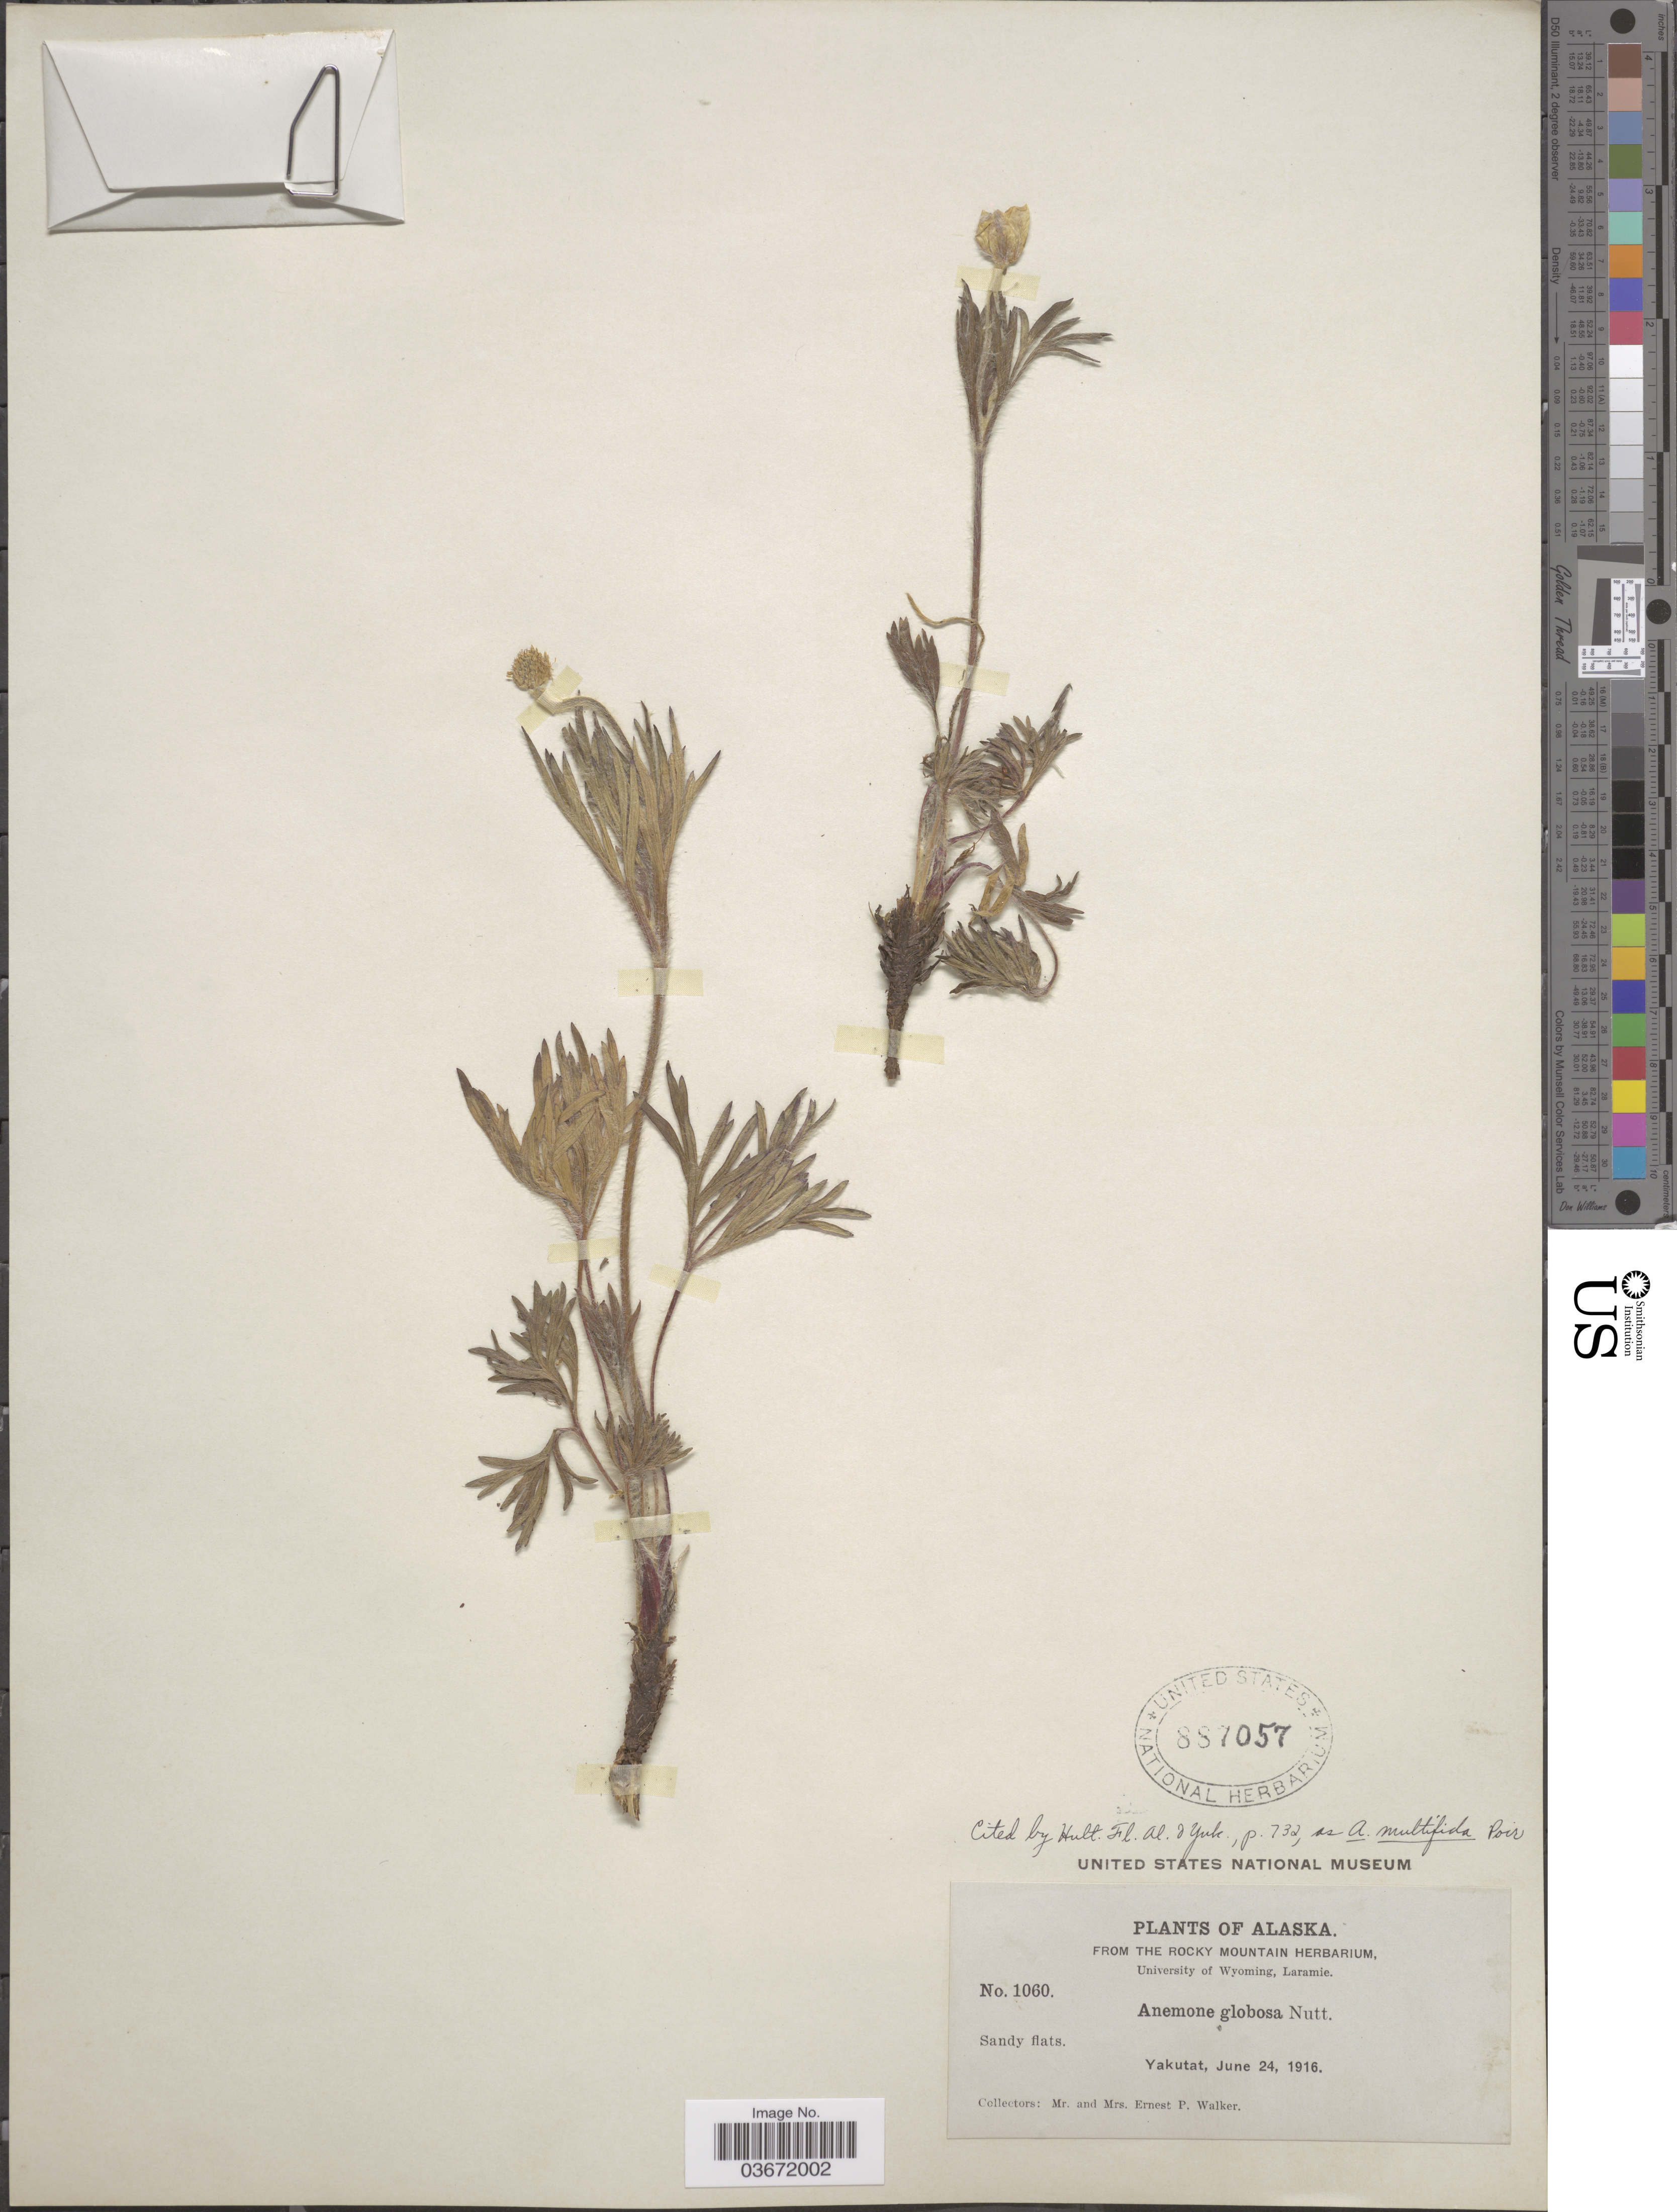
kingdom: Plantae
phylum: Tracheophyta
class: Magnoliopsida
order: Ranunculales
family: Ranunculaceae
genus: Anemone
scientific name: Anemone multifida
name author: Poir.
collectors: E. P. Walker & E. Walker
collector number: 1060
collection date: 1916-06-24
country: United States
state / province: Alaska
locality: Yakutat.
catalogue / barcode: US 887057